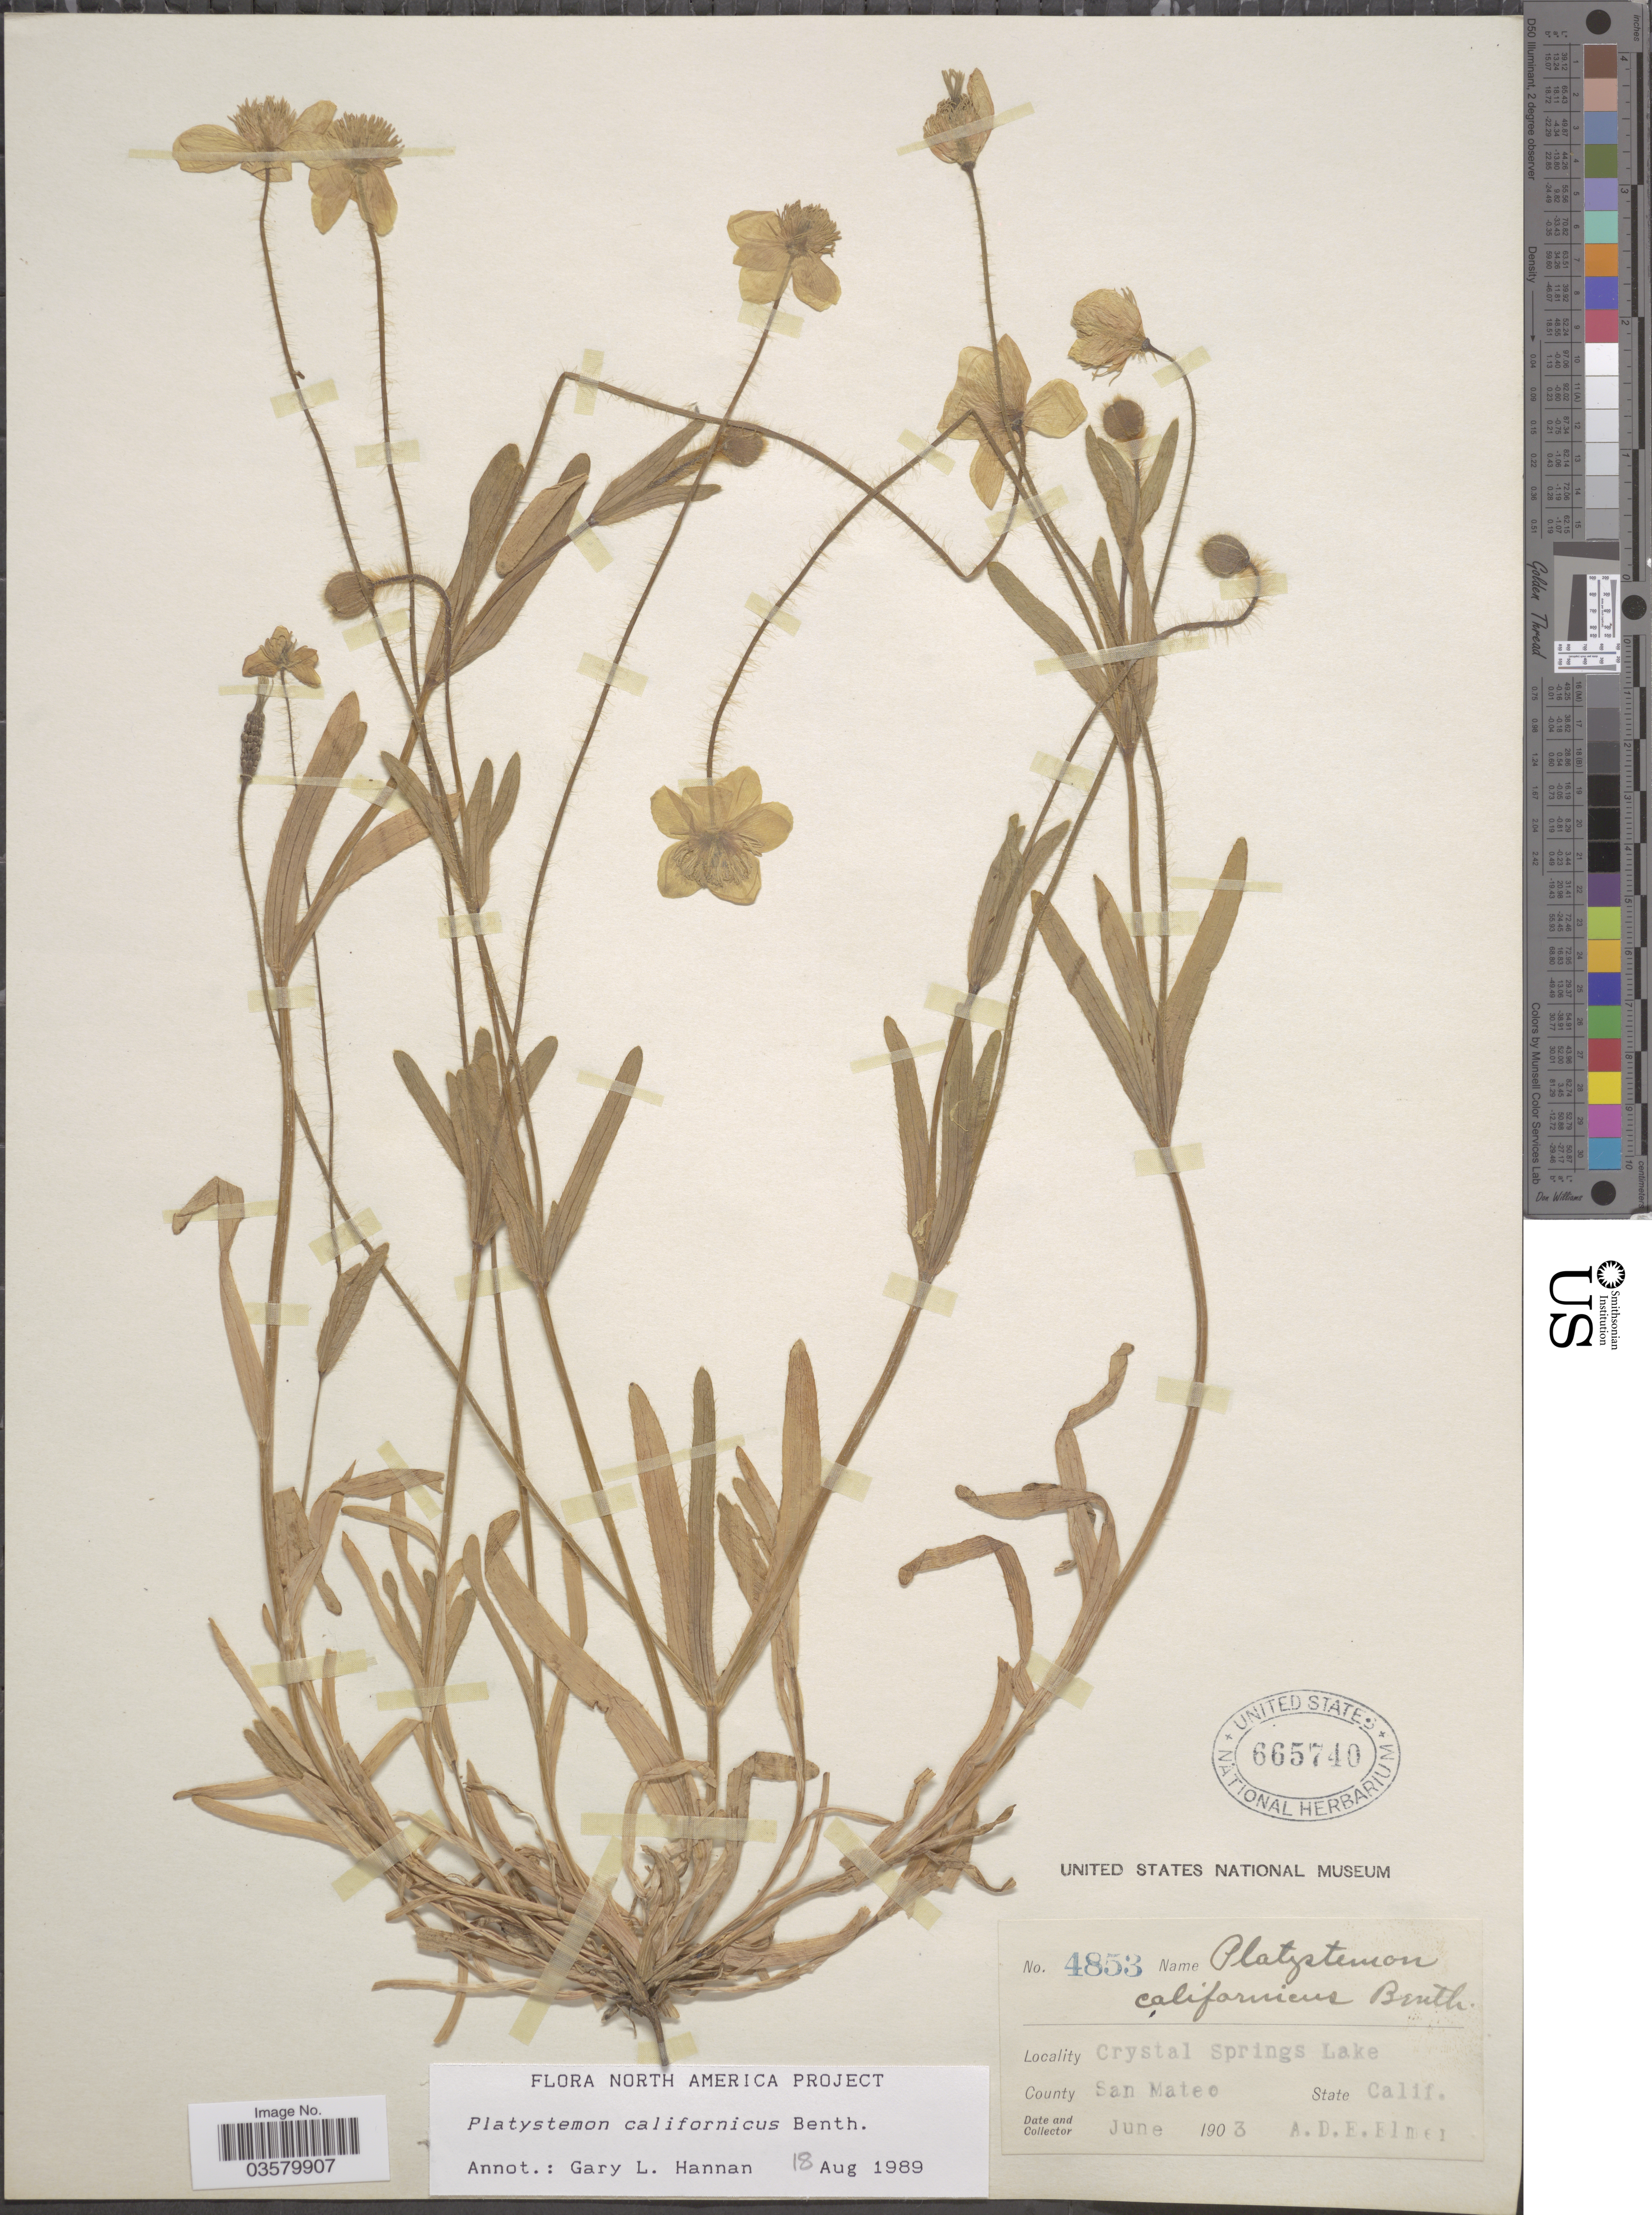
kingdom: Plantae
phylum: Tracheophyta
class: Magnoliopsida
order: Ranunculales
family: Papaveraceae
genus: Platystemon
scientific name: Platystemon californicus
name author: Benth.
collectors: A. D. E. Elmer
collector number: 4853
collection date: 1903-06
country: United States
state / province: California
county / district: San Mateo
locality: Crystal Springs Lake. County San Mateo.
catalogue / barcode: US 665740